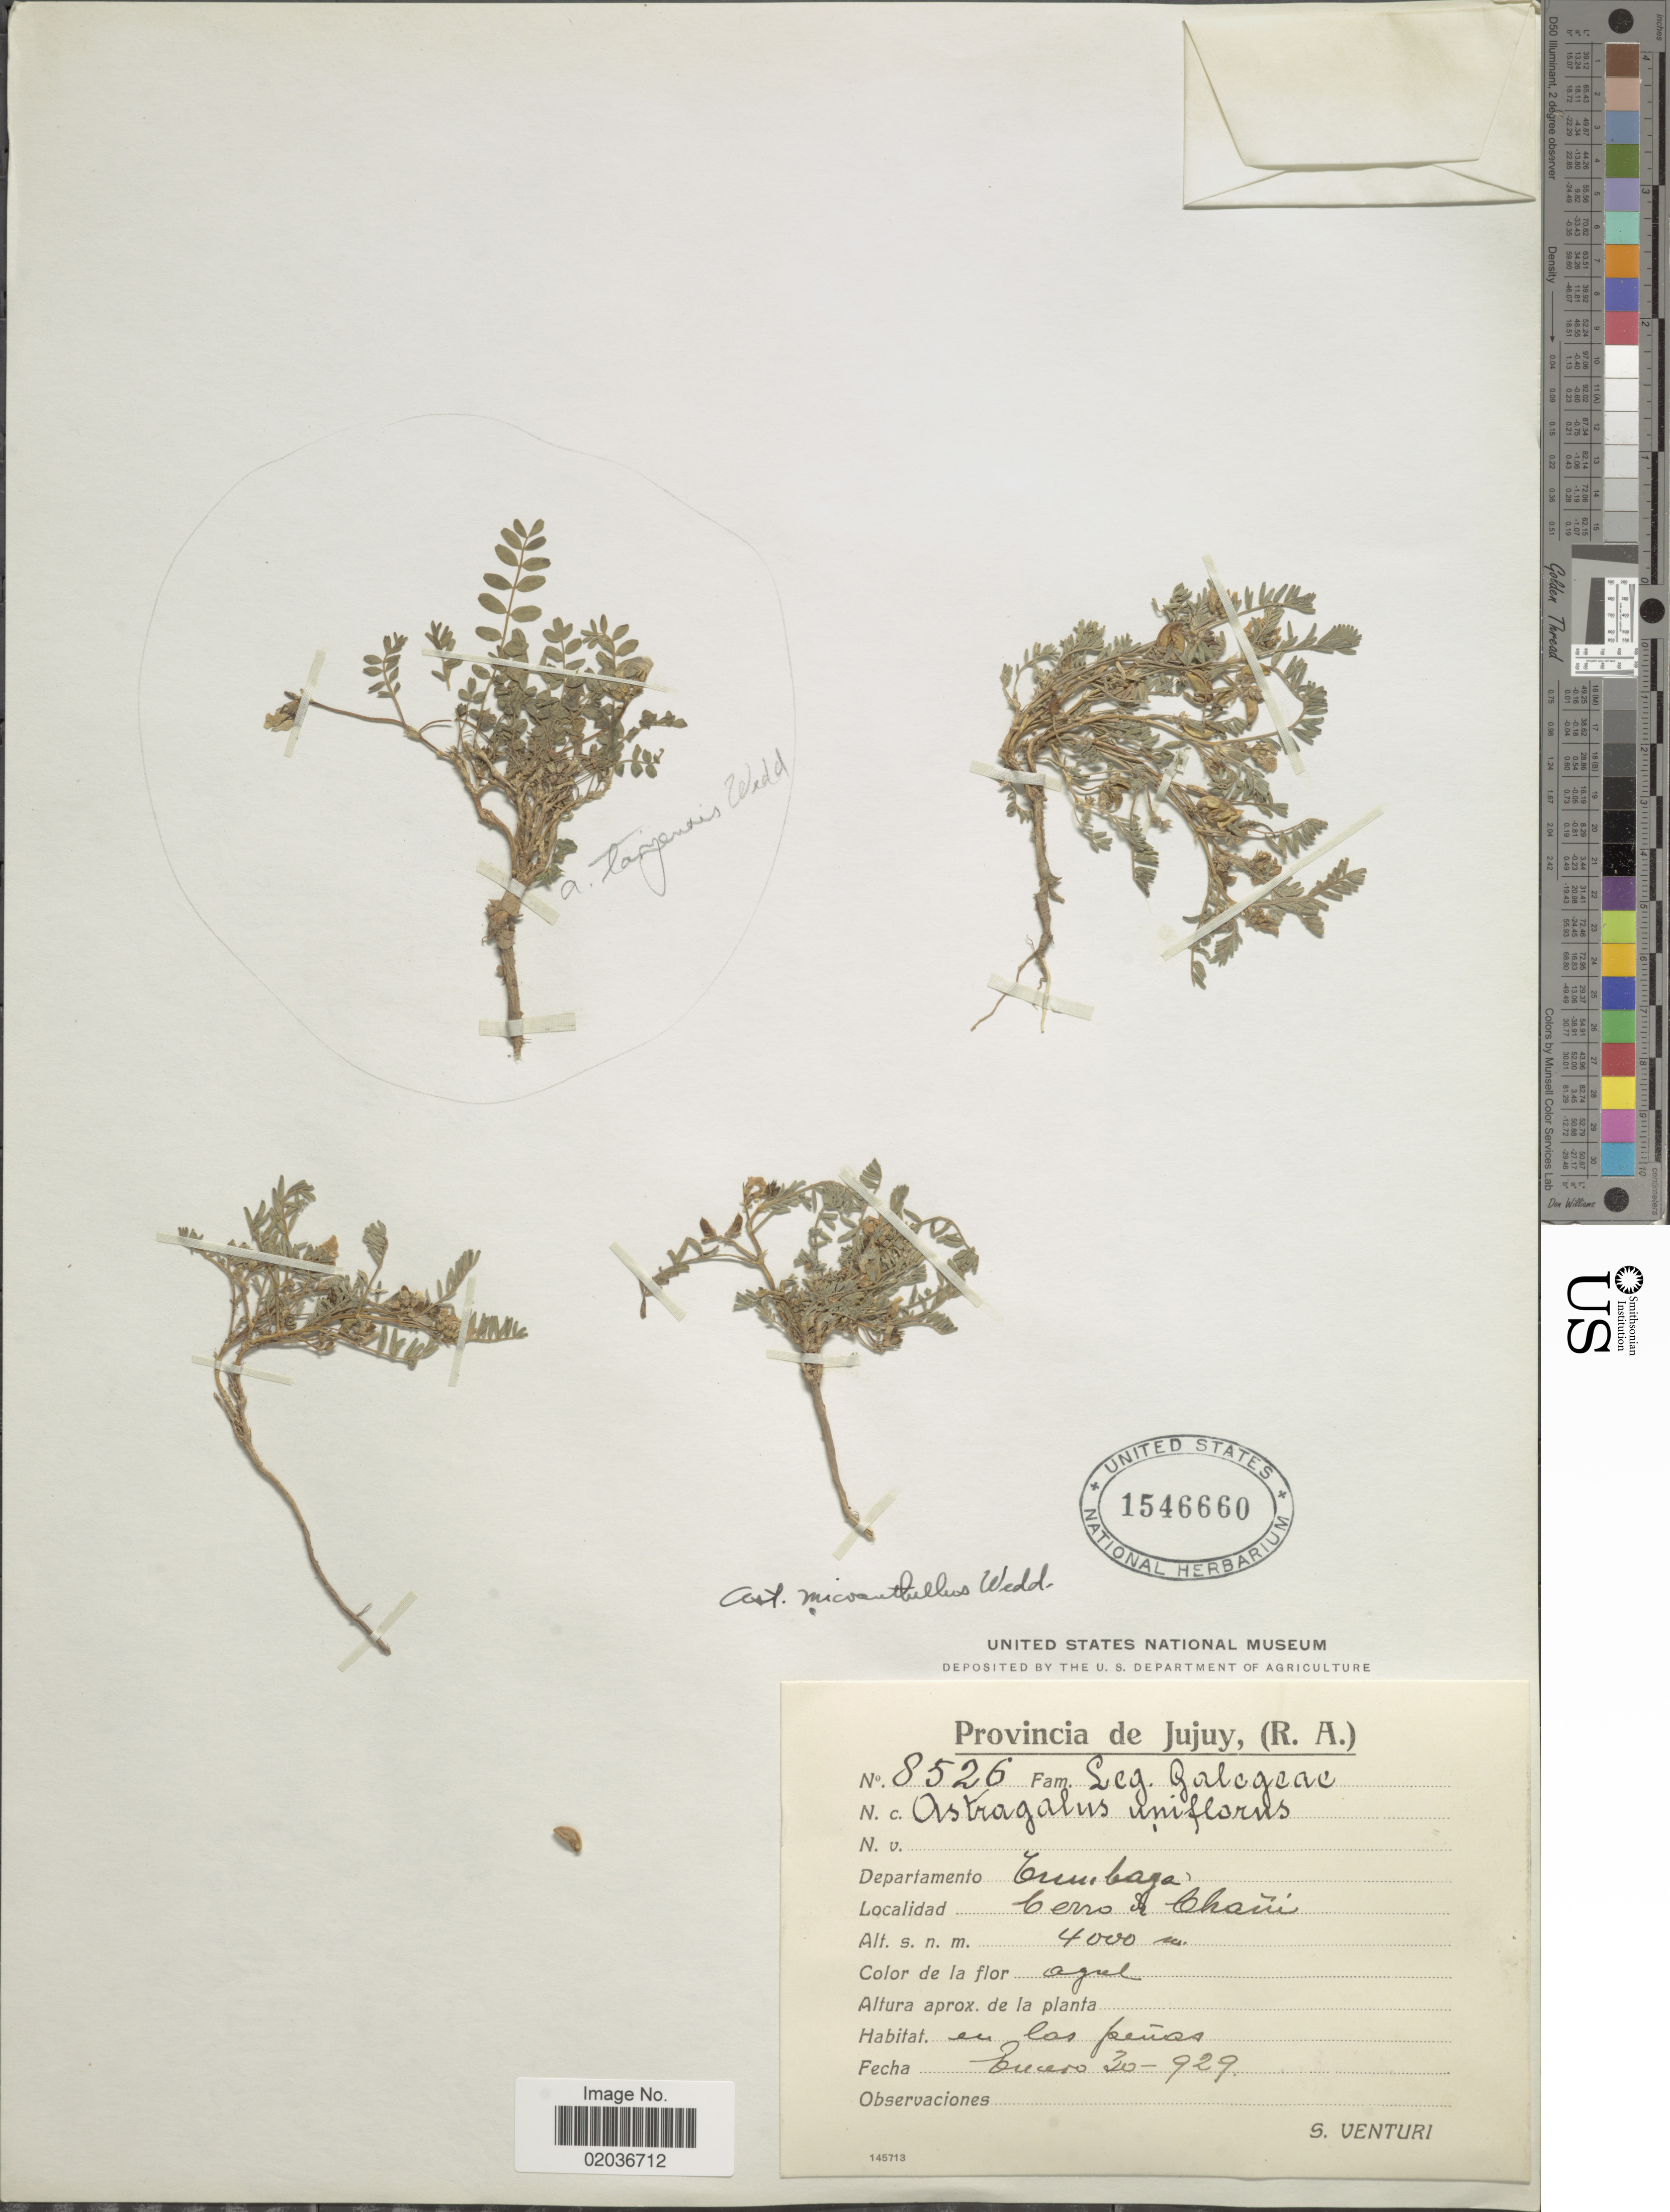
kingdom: Plantae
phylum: Tracheophyta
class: Magnoliopsida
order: Fabales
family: Fabaceae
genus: Astragalus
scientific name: Astragalus micranthellus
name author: Wedd.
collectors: S. Venturi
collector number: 8526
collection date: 1929-01-30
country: Argentina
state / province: Jujuy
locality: (R.A.), Departamento Cumbaga, Cerro dé Chañi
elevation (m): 4000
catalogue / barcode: US 1546660